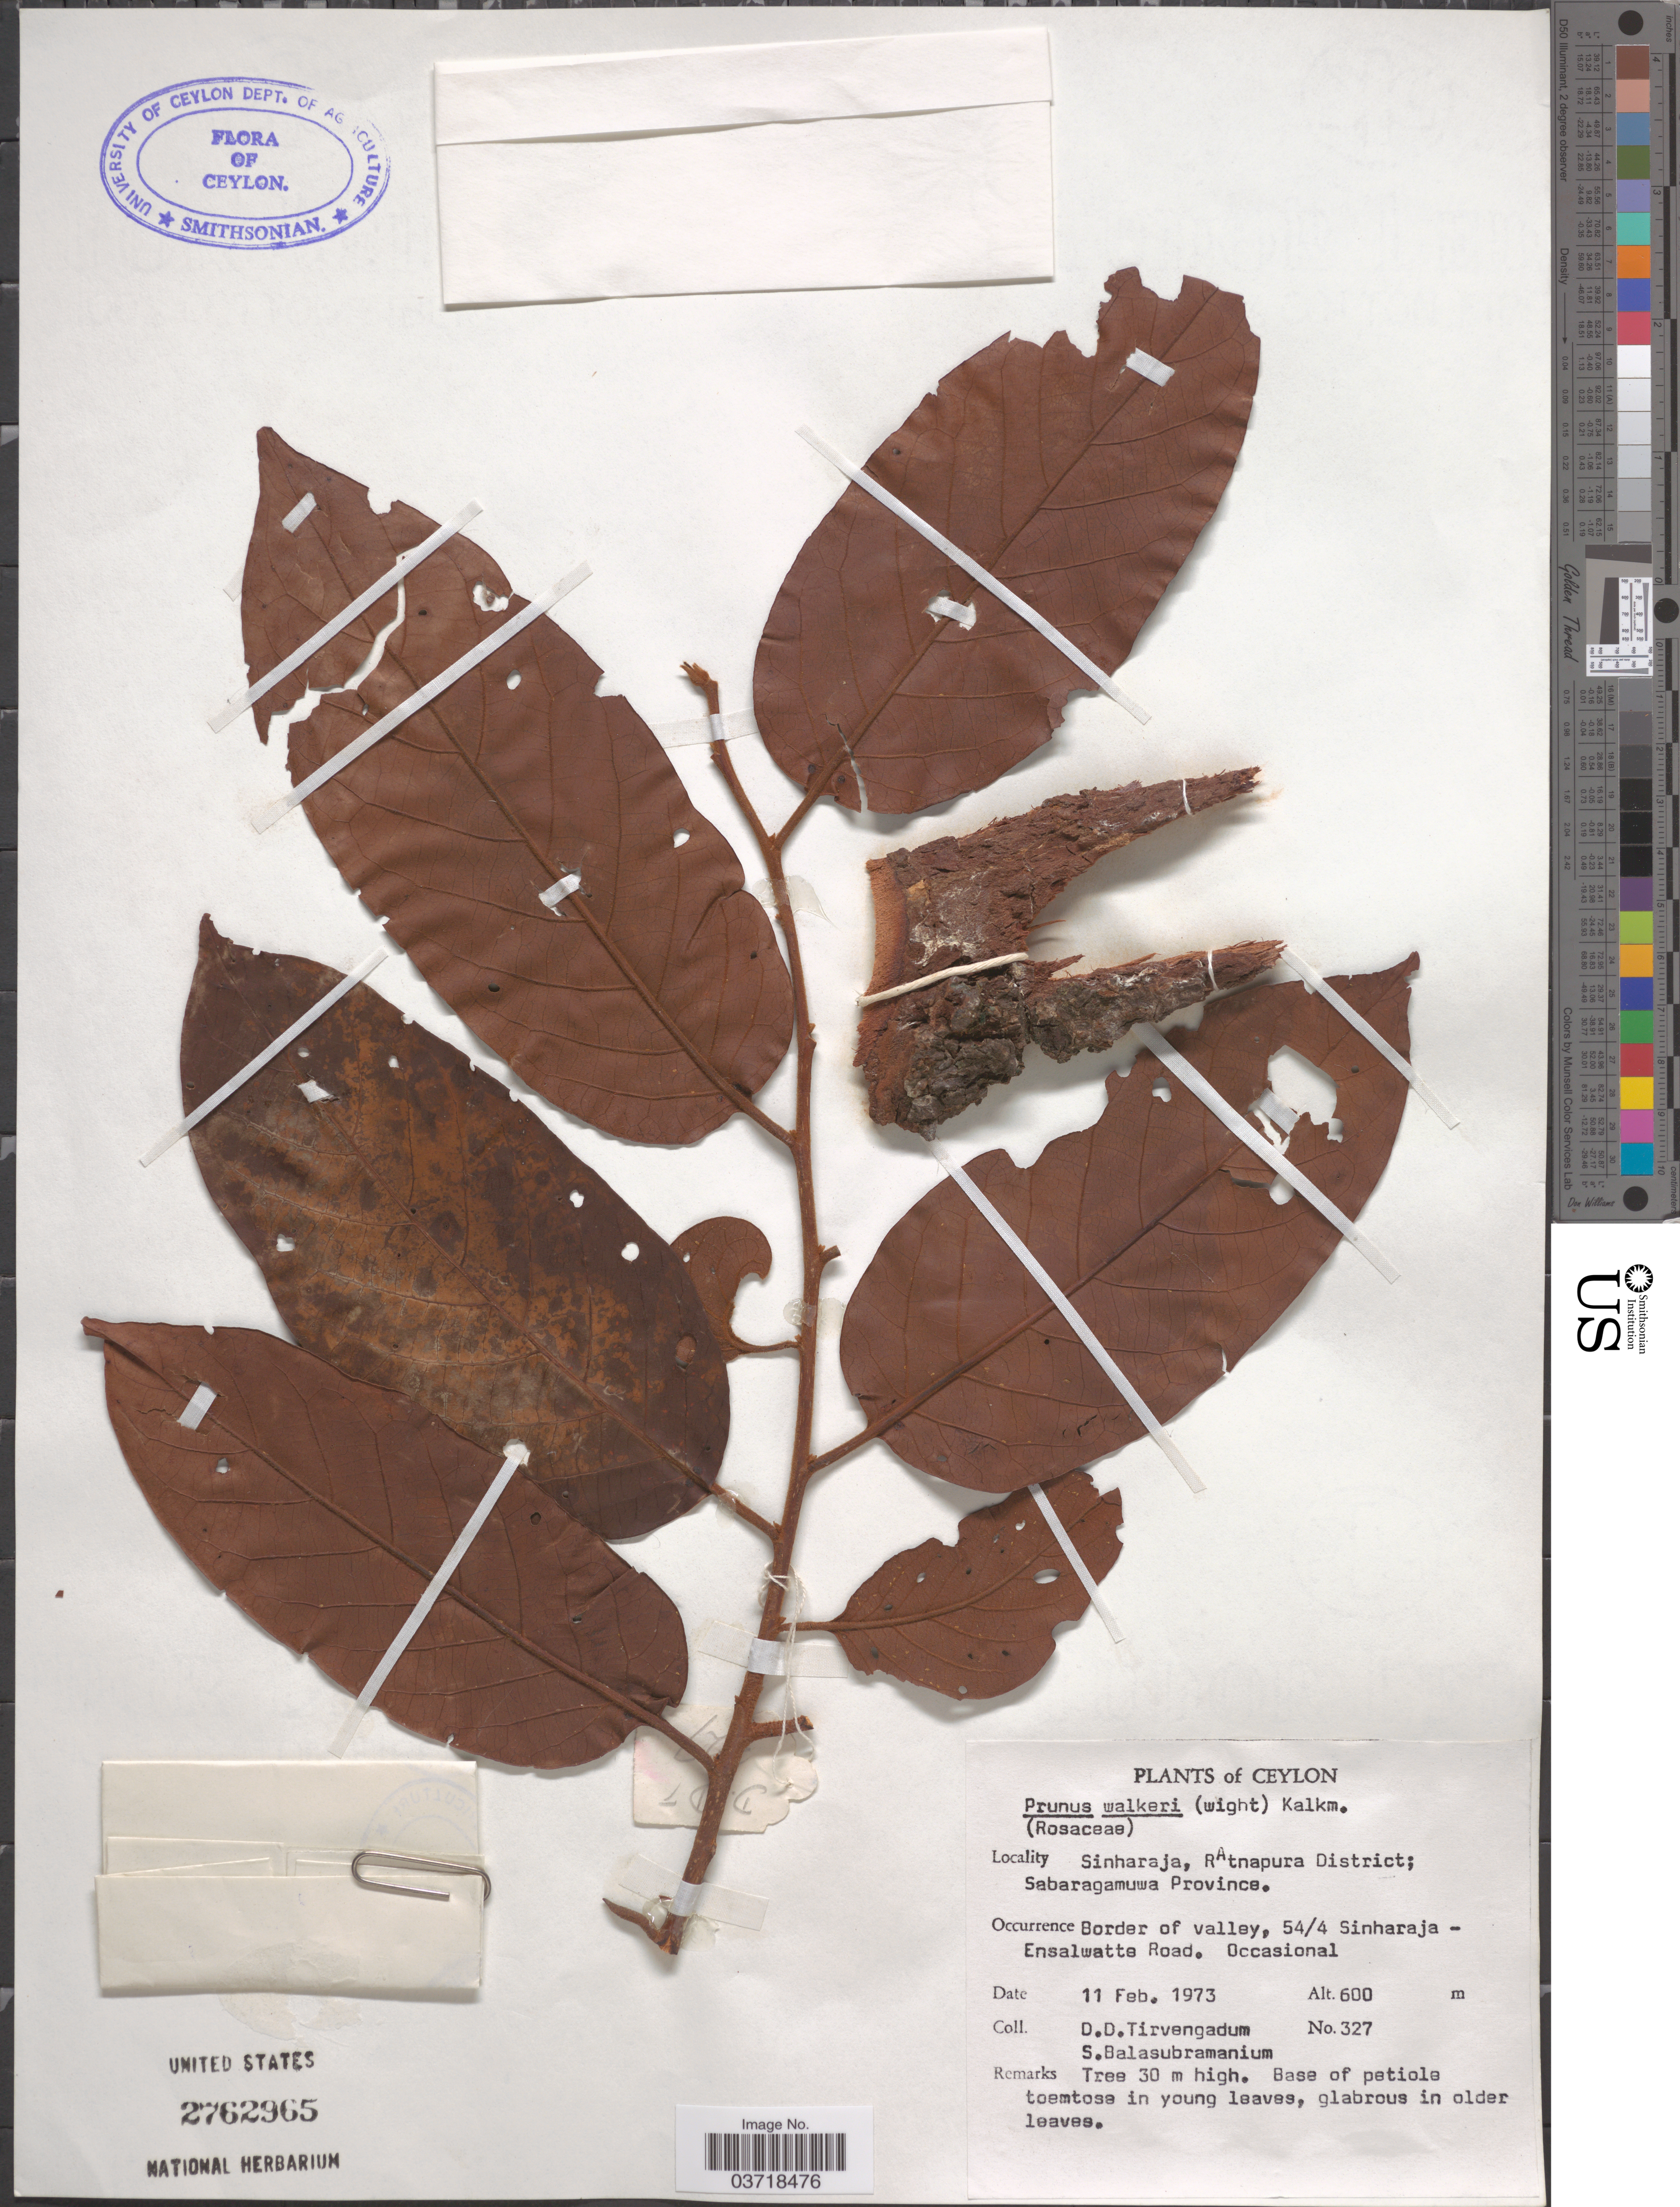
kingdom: Plantae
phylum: Tracheophyta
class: Magnoliopsida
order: Rosales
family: Rosaceae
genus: Prunus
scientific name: Prunus walkeri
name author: (Wight) Kalkman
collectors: D. Tirvengadum & S. Balasubramanium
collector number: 327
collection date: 1973-02-11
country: Sri Lanka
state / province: Sabaragamuwa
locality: Ceylon. Sinharaja, Ratnapura District. Border of valley, 54/4 Sinharaja - Ensalwatta Road.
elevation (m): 600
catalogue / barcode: US 2762965